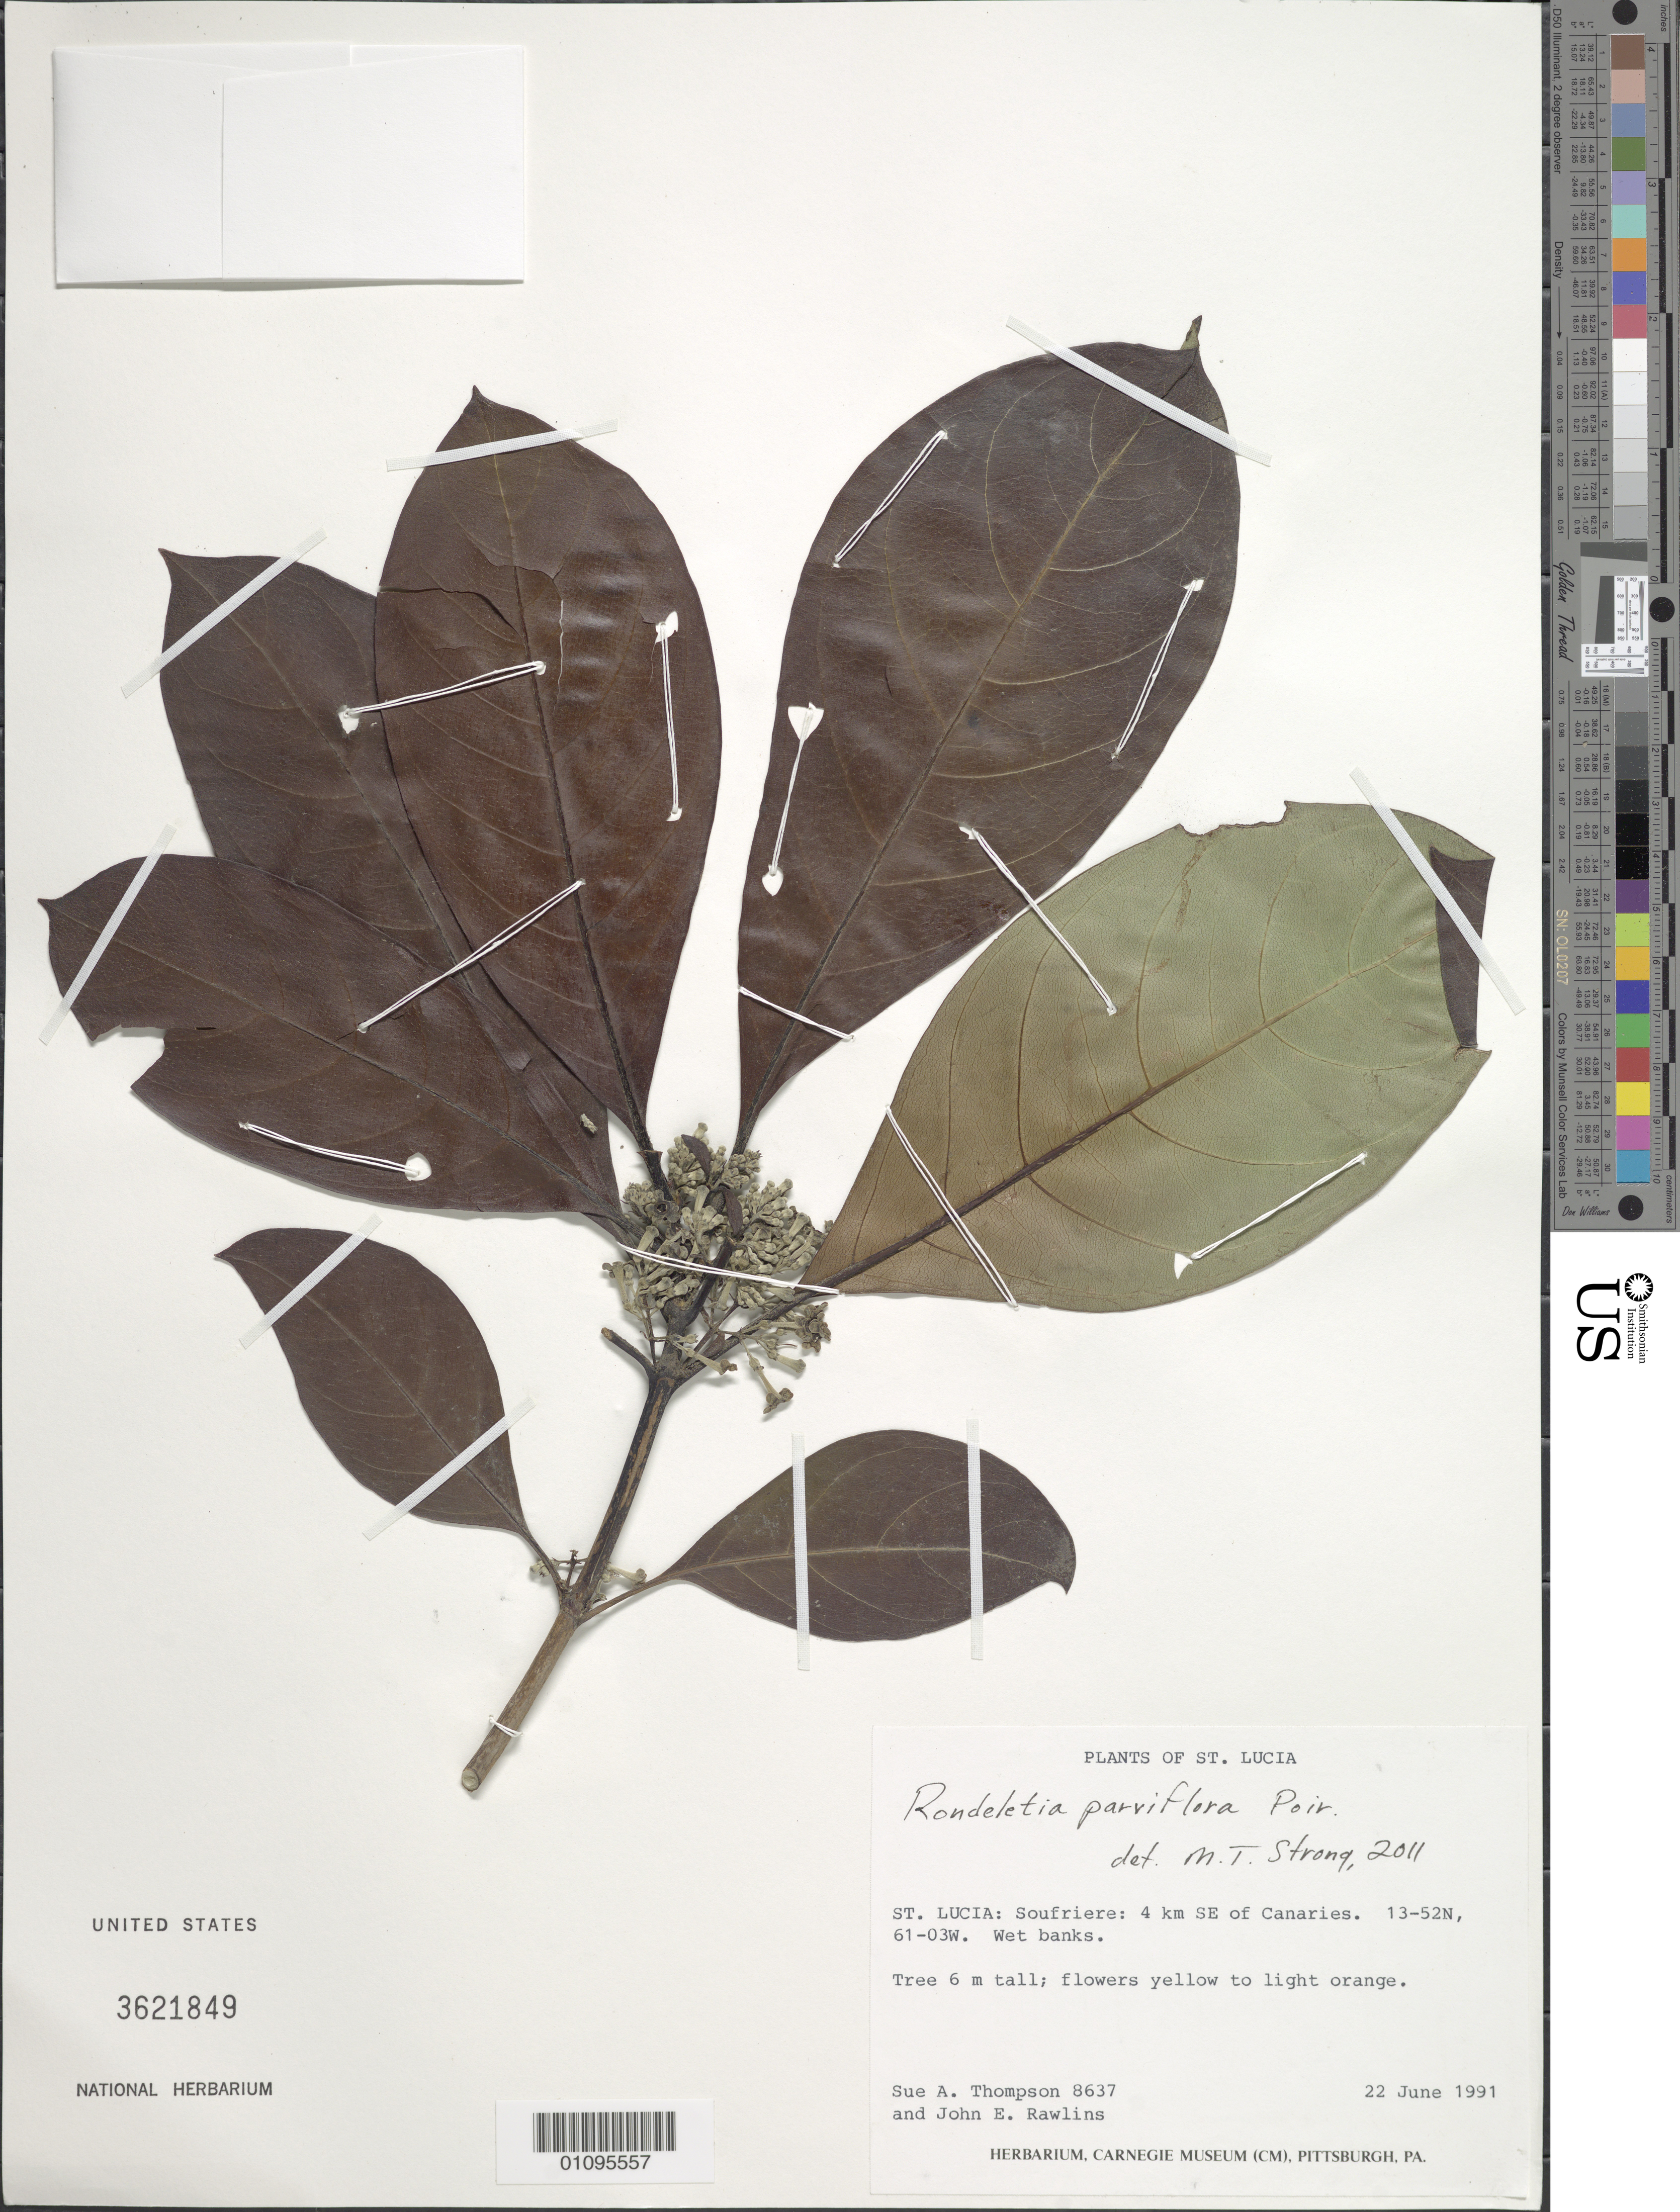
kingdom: Plantae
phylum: Tracheophyta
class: Magnoliopsida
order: Gentianales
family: Rubiaceae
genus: Rondeletia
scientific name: Rondeletia parviflora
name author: Poir.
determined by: Strong, M. T., (US), Smithsonian Institution - National Museum of Natural History (UNITED STATES)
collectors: S. A. Thompson & J. Rawlins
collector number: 8637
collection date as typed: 22 Jun 1991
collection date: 1991-06-22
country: St. Lucia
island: St. Lucia I.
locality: Soufriere, 4 km SE of Canaries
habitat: Wet banks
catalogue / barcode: US 3621849